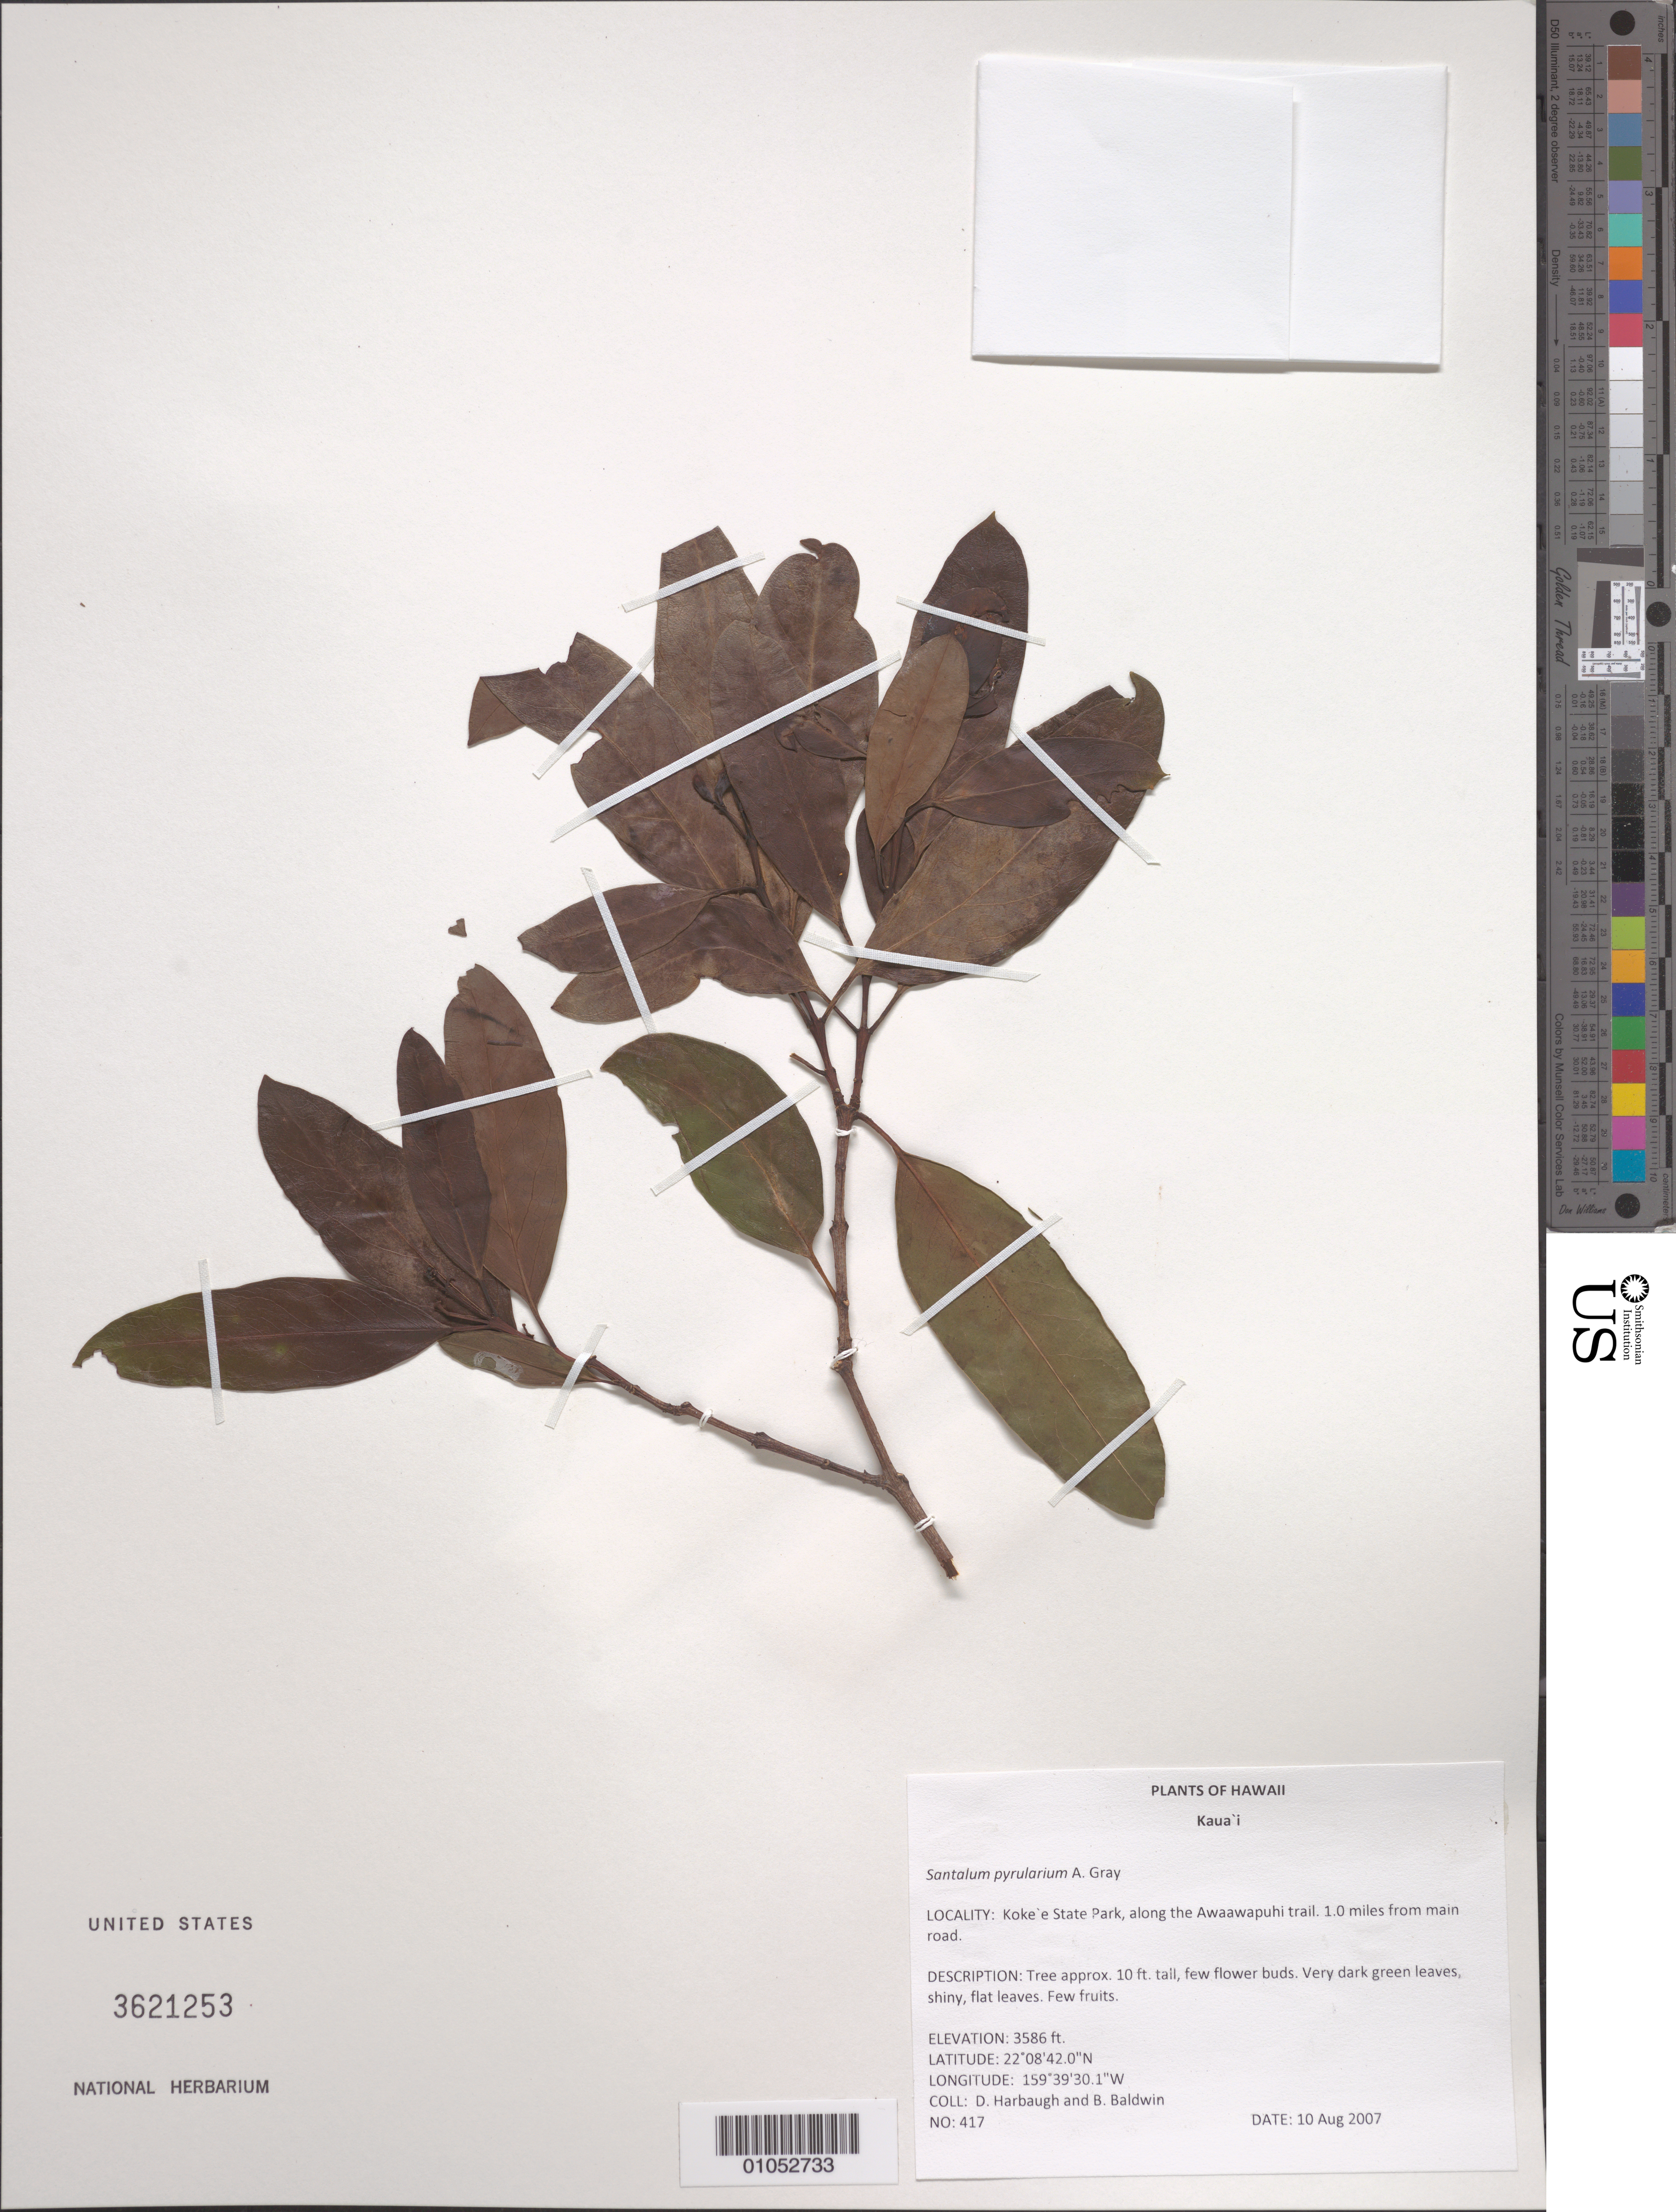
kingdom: Plantae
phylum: Tracheophyta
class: Magnoliopsida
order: Santalales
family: Santalaceae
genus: Santalum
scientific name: Santalum pyrularium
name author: A. Gray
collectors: D. Harbaugh & B. Baldwin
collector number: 417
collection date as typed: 10 Aug 2007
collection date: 2007-08-10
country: United States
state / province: Hawaii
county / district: Kauai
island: Kaua'i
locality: Kokee State Park, along the Awaawapuhi Trail, 1.0 miles from main road.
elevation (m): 1093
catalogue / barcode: US 3621253